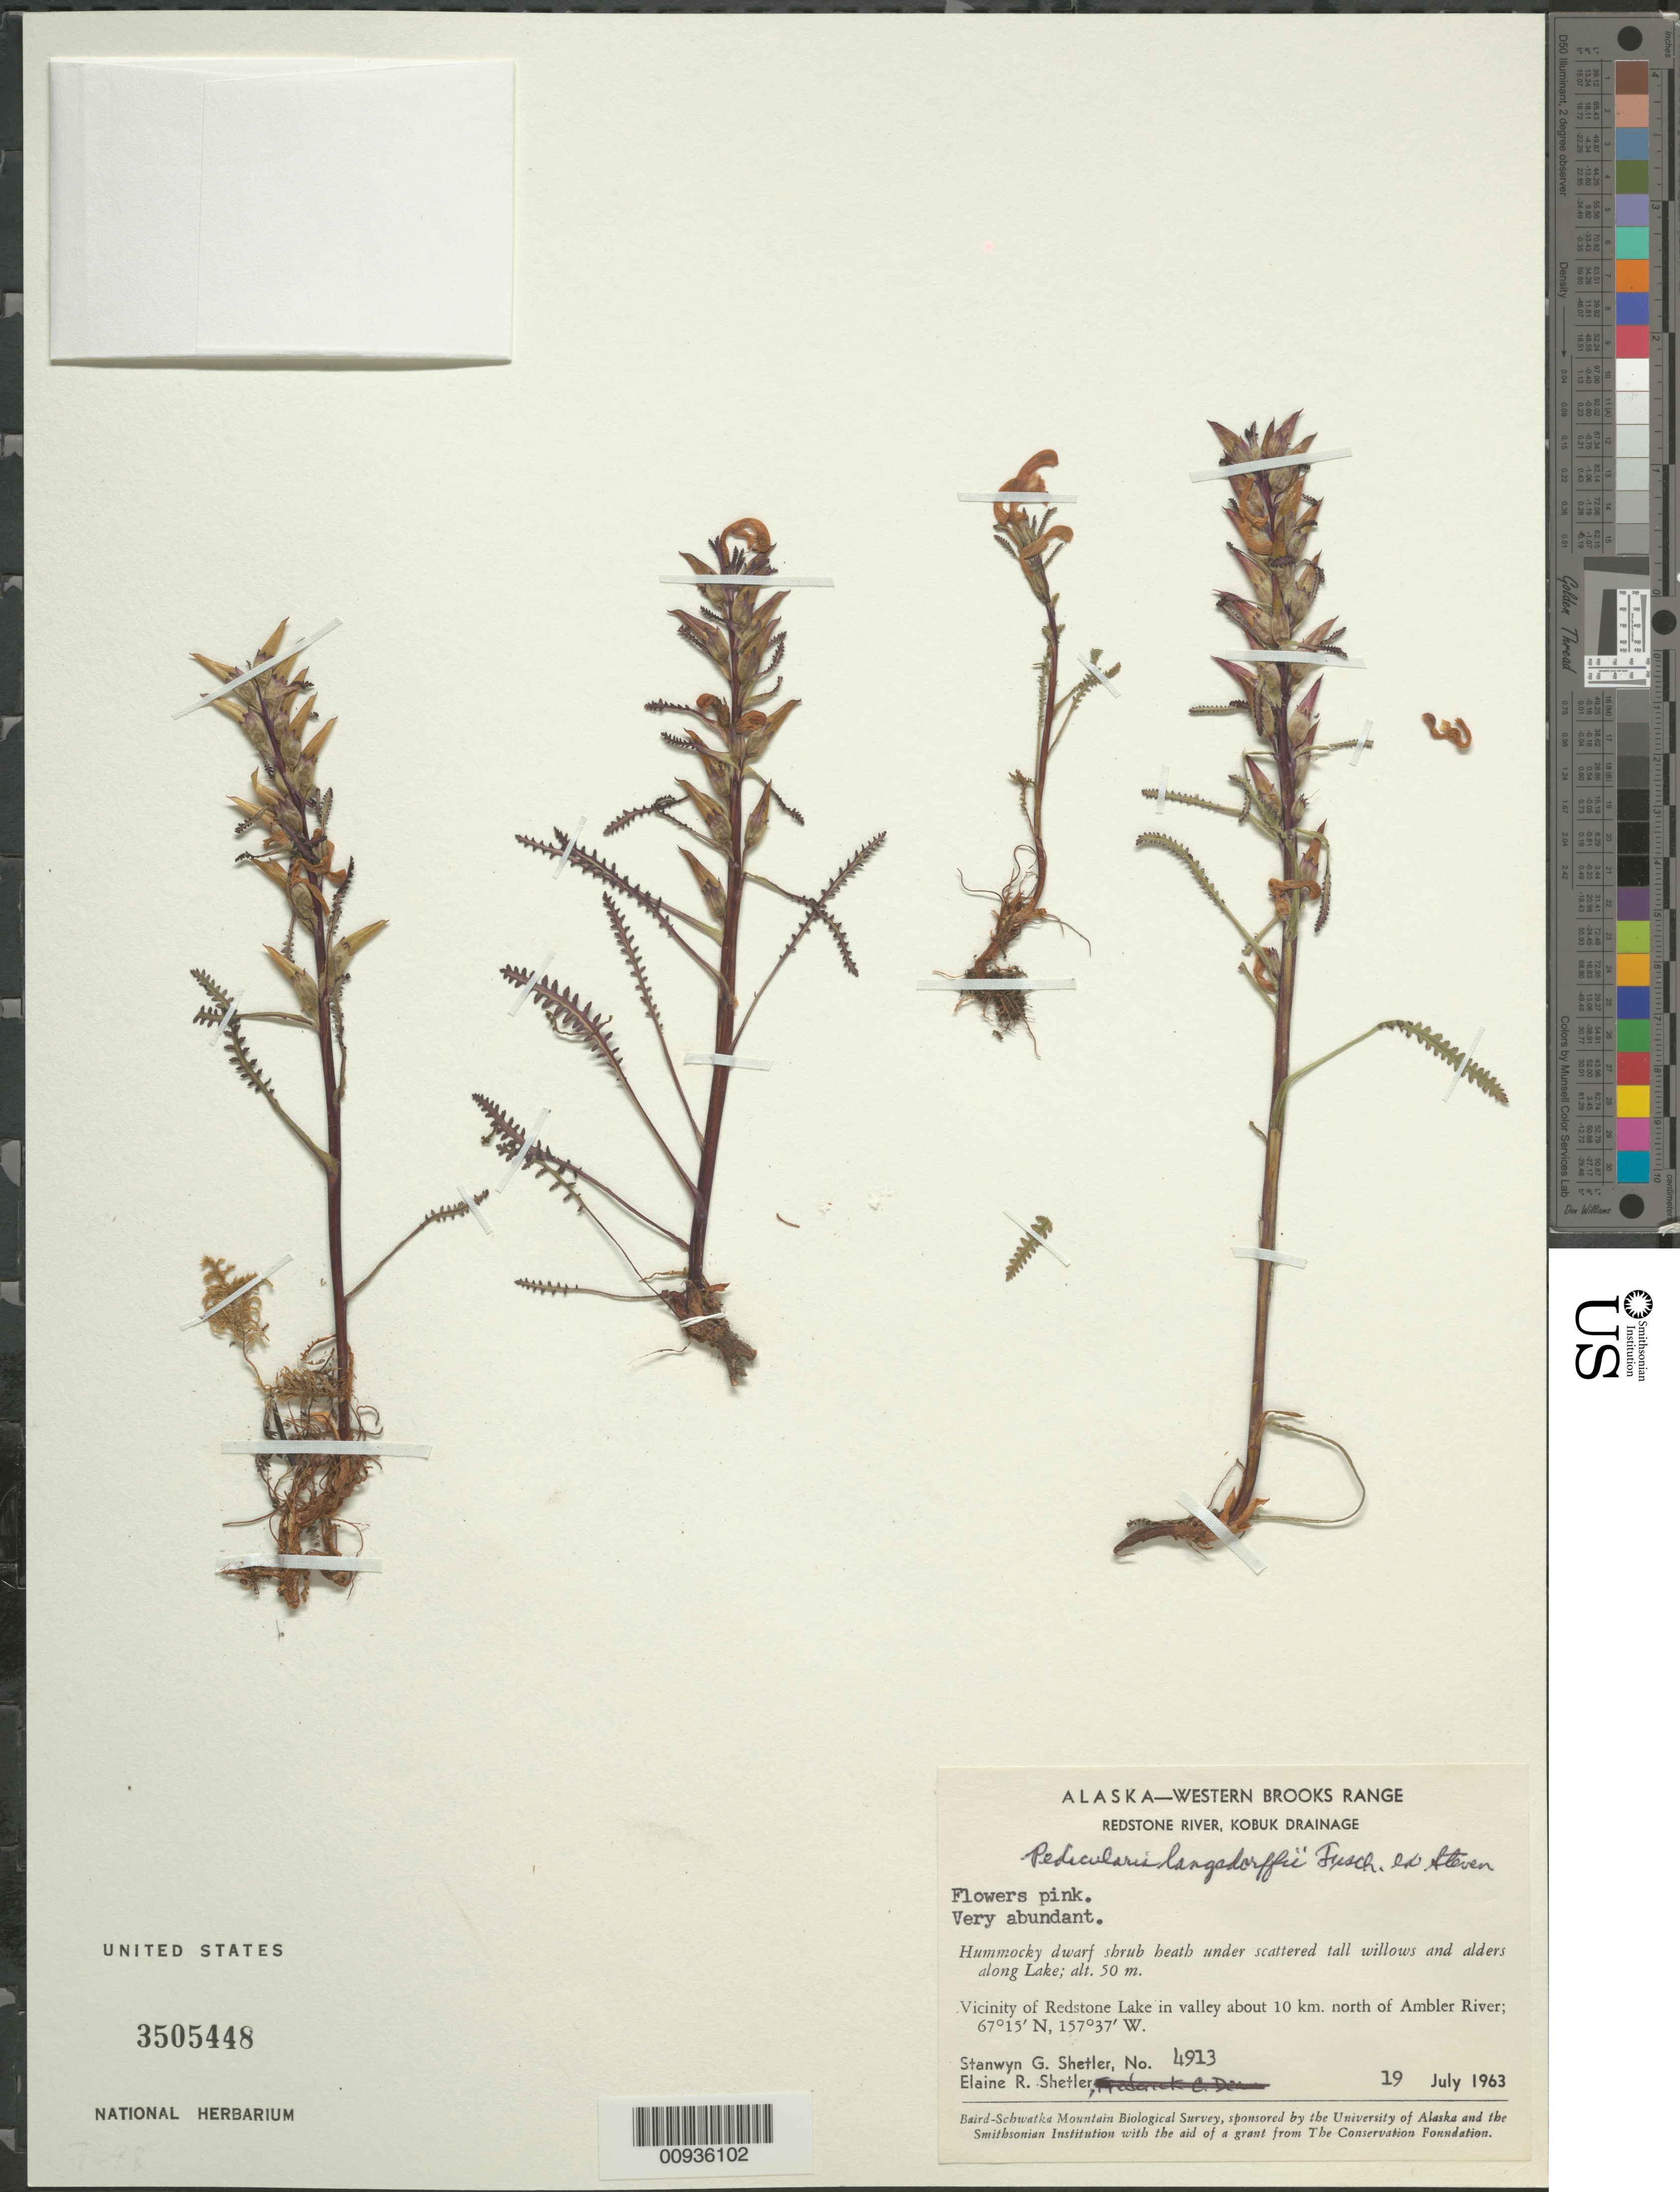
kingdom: Plantae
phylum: Tracheophyta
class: Magnoliopsida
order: Lamiales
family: Orobanchaceae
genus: Pedicularis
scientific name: Pedicularis langsdorffii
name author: Fisch. ex Steven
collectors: S. Shetler & E. R. Shetler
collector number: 4913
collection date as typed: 19 Jul 1963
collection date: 1963-07-19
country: United States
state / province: Alaska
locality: Vicinity of Redstone Lake in valley about 10 km. north of Ambler River. Western Brooks Range, Redstone River, Kobuk Drainage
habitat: Hummocky dwarf shrub heath under scattered tall willows and alders along Lake.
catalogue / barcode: US 3505448